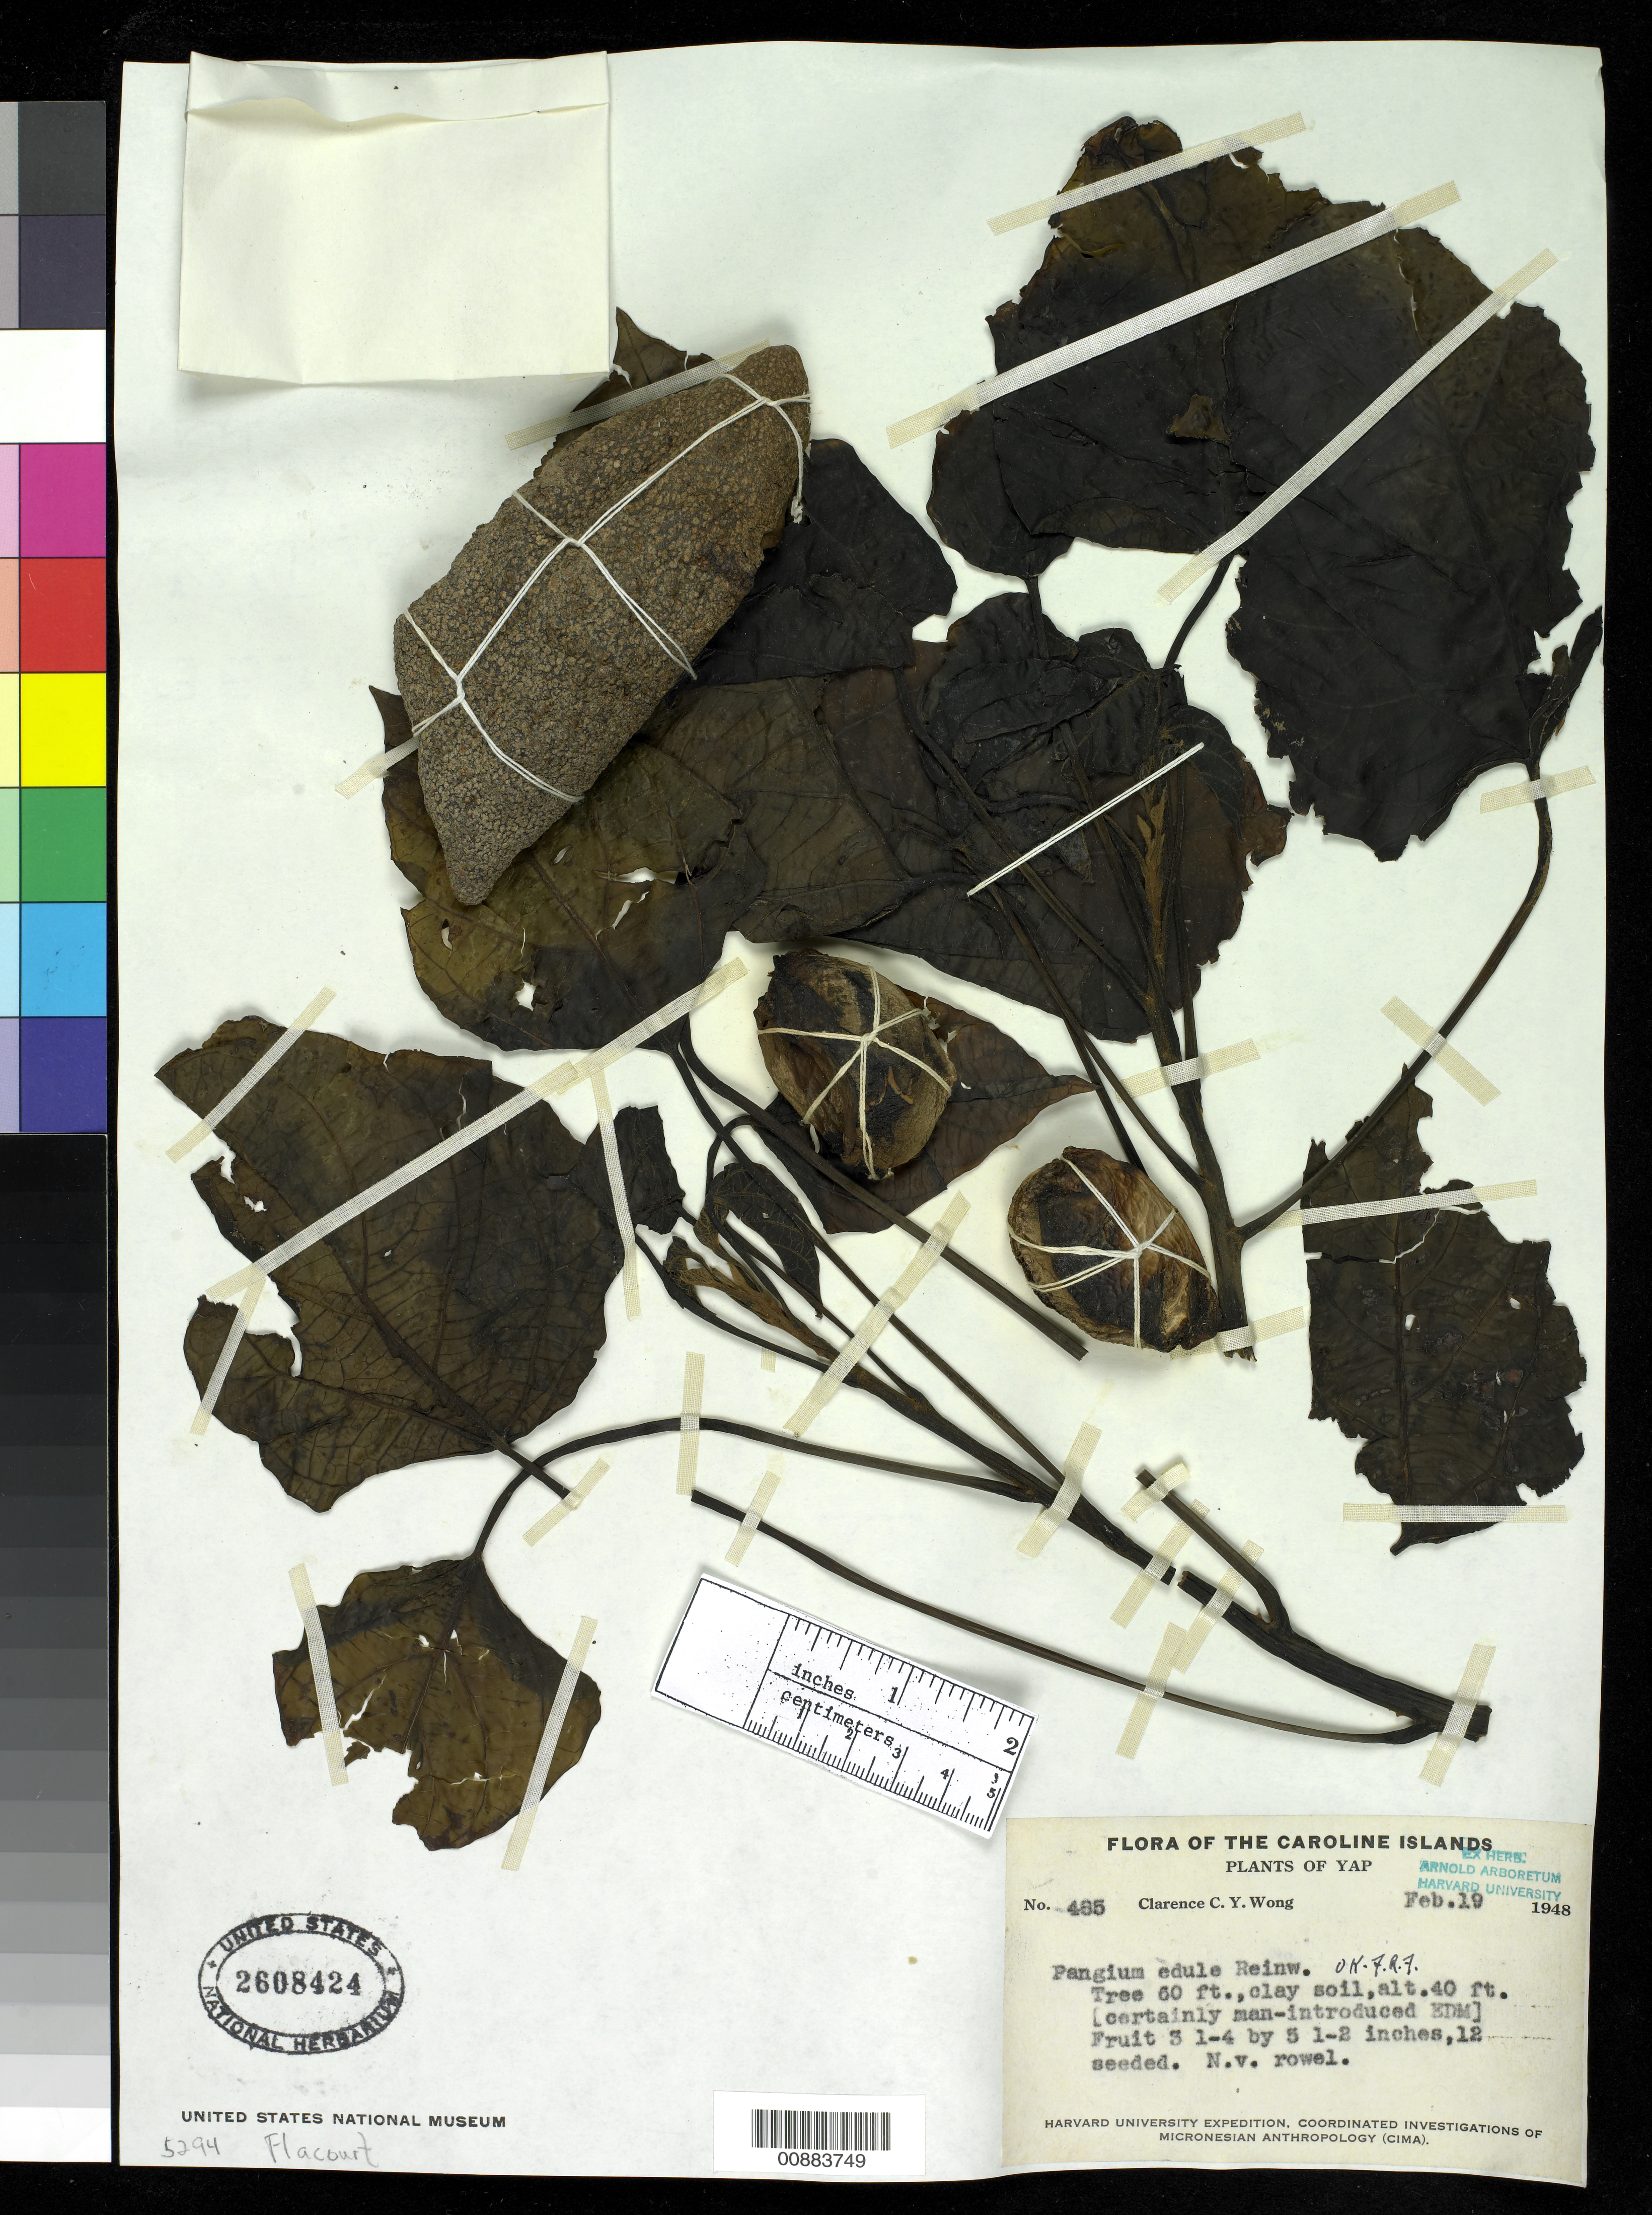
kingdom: Plantae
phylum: Tracheophyta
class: Magnoliopsida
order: Malpighiales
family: Achariaceae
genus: Pangium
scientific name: Pangium edule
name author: Reinw.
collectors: C. Wong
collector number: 485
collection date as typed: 19 Feb 1948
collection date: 1948-02-19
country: Micronesia, Federated States of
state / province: Yap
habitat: Clay soil.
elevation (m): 12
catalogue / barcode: US 2608424